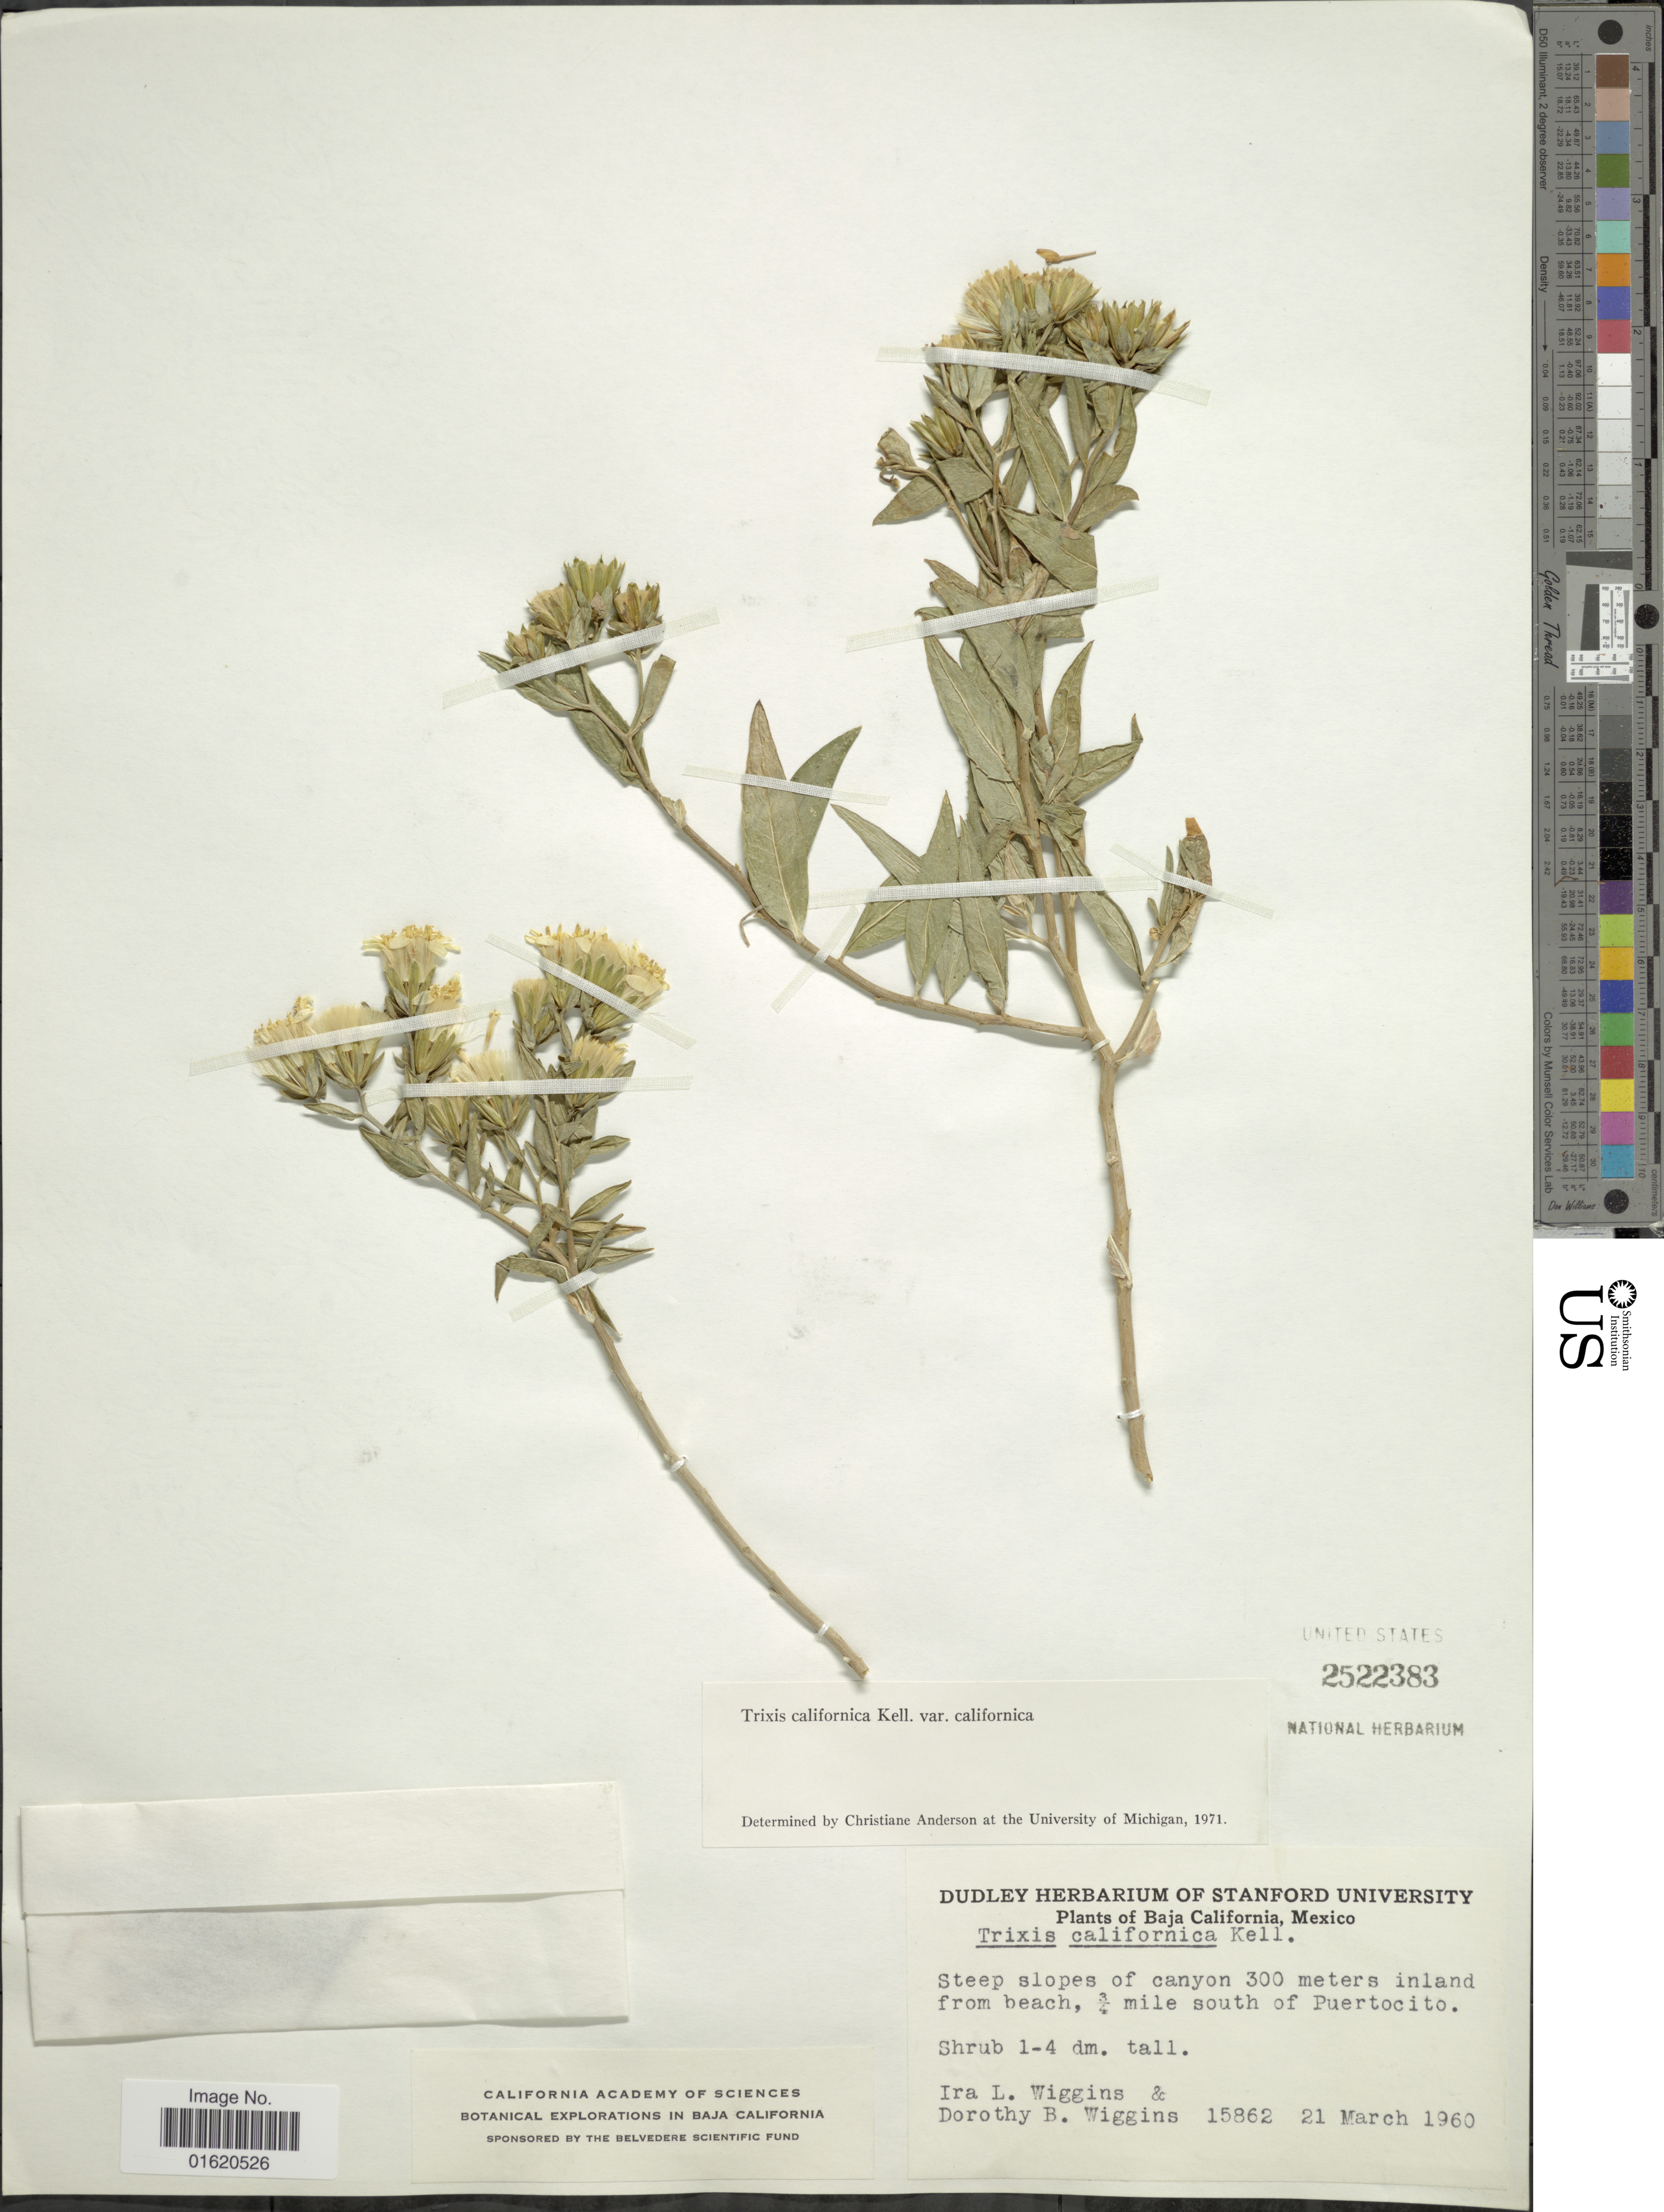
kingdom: Plantae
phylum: Tracheophyta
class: Magnoliopsida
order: Asterales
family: Asteraceae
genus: Trixis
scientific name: Trixis californica var. californica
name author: Kellogg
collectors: I. L. Wiggins & D. B. Wiggins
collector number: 15862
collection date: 1960-03-21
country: Mexico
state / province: Baja California Norte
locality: Steep slopes of canyon 300 meters inland from beach, 3/4 mile south of Puertocito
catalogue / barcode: US 2522383